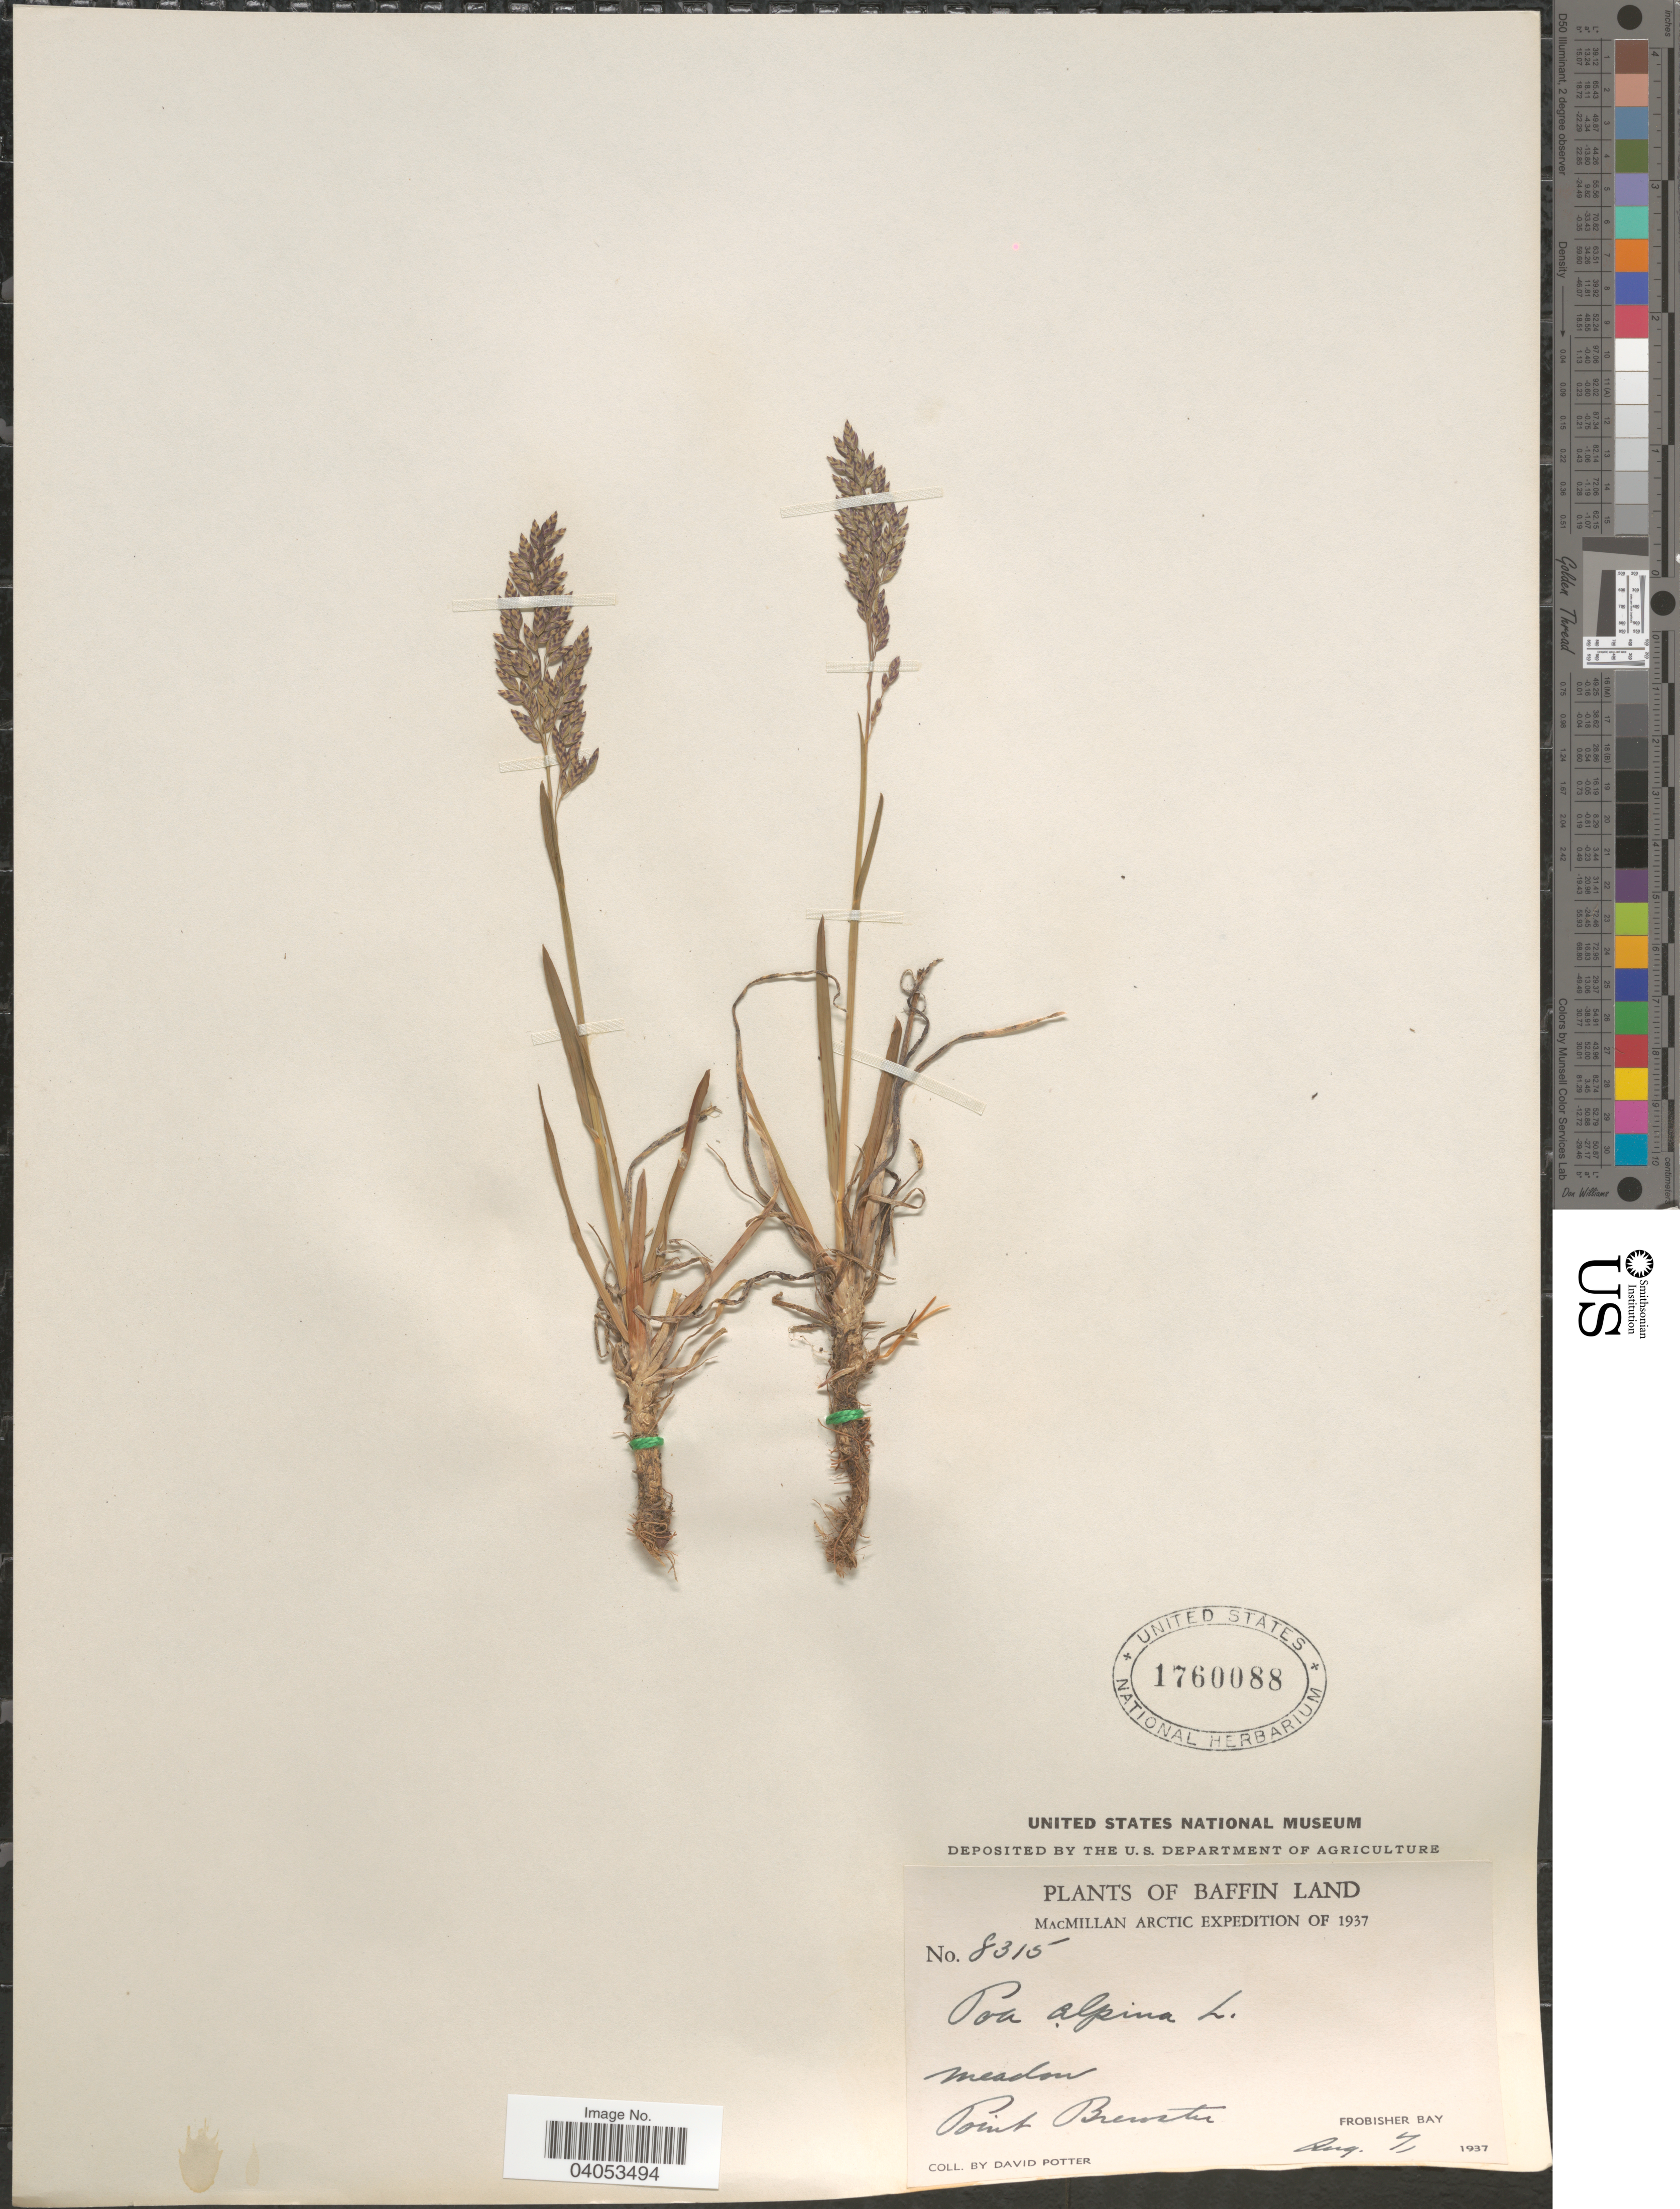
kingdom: Plantae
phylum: Tracheophyta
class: Liliopsida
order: Poales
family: Poaceae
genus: Poa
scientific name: Poa alpina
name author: L.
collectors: D. Potter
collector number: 8315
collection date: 1937-08-07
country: Canada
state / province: Nunavut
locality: Baffin Land. Point Brewster. Frobisher Bay.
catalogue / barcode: US 1760088